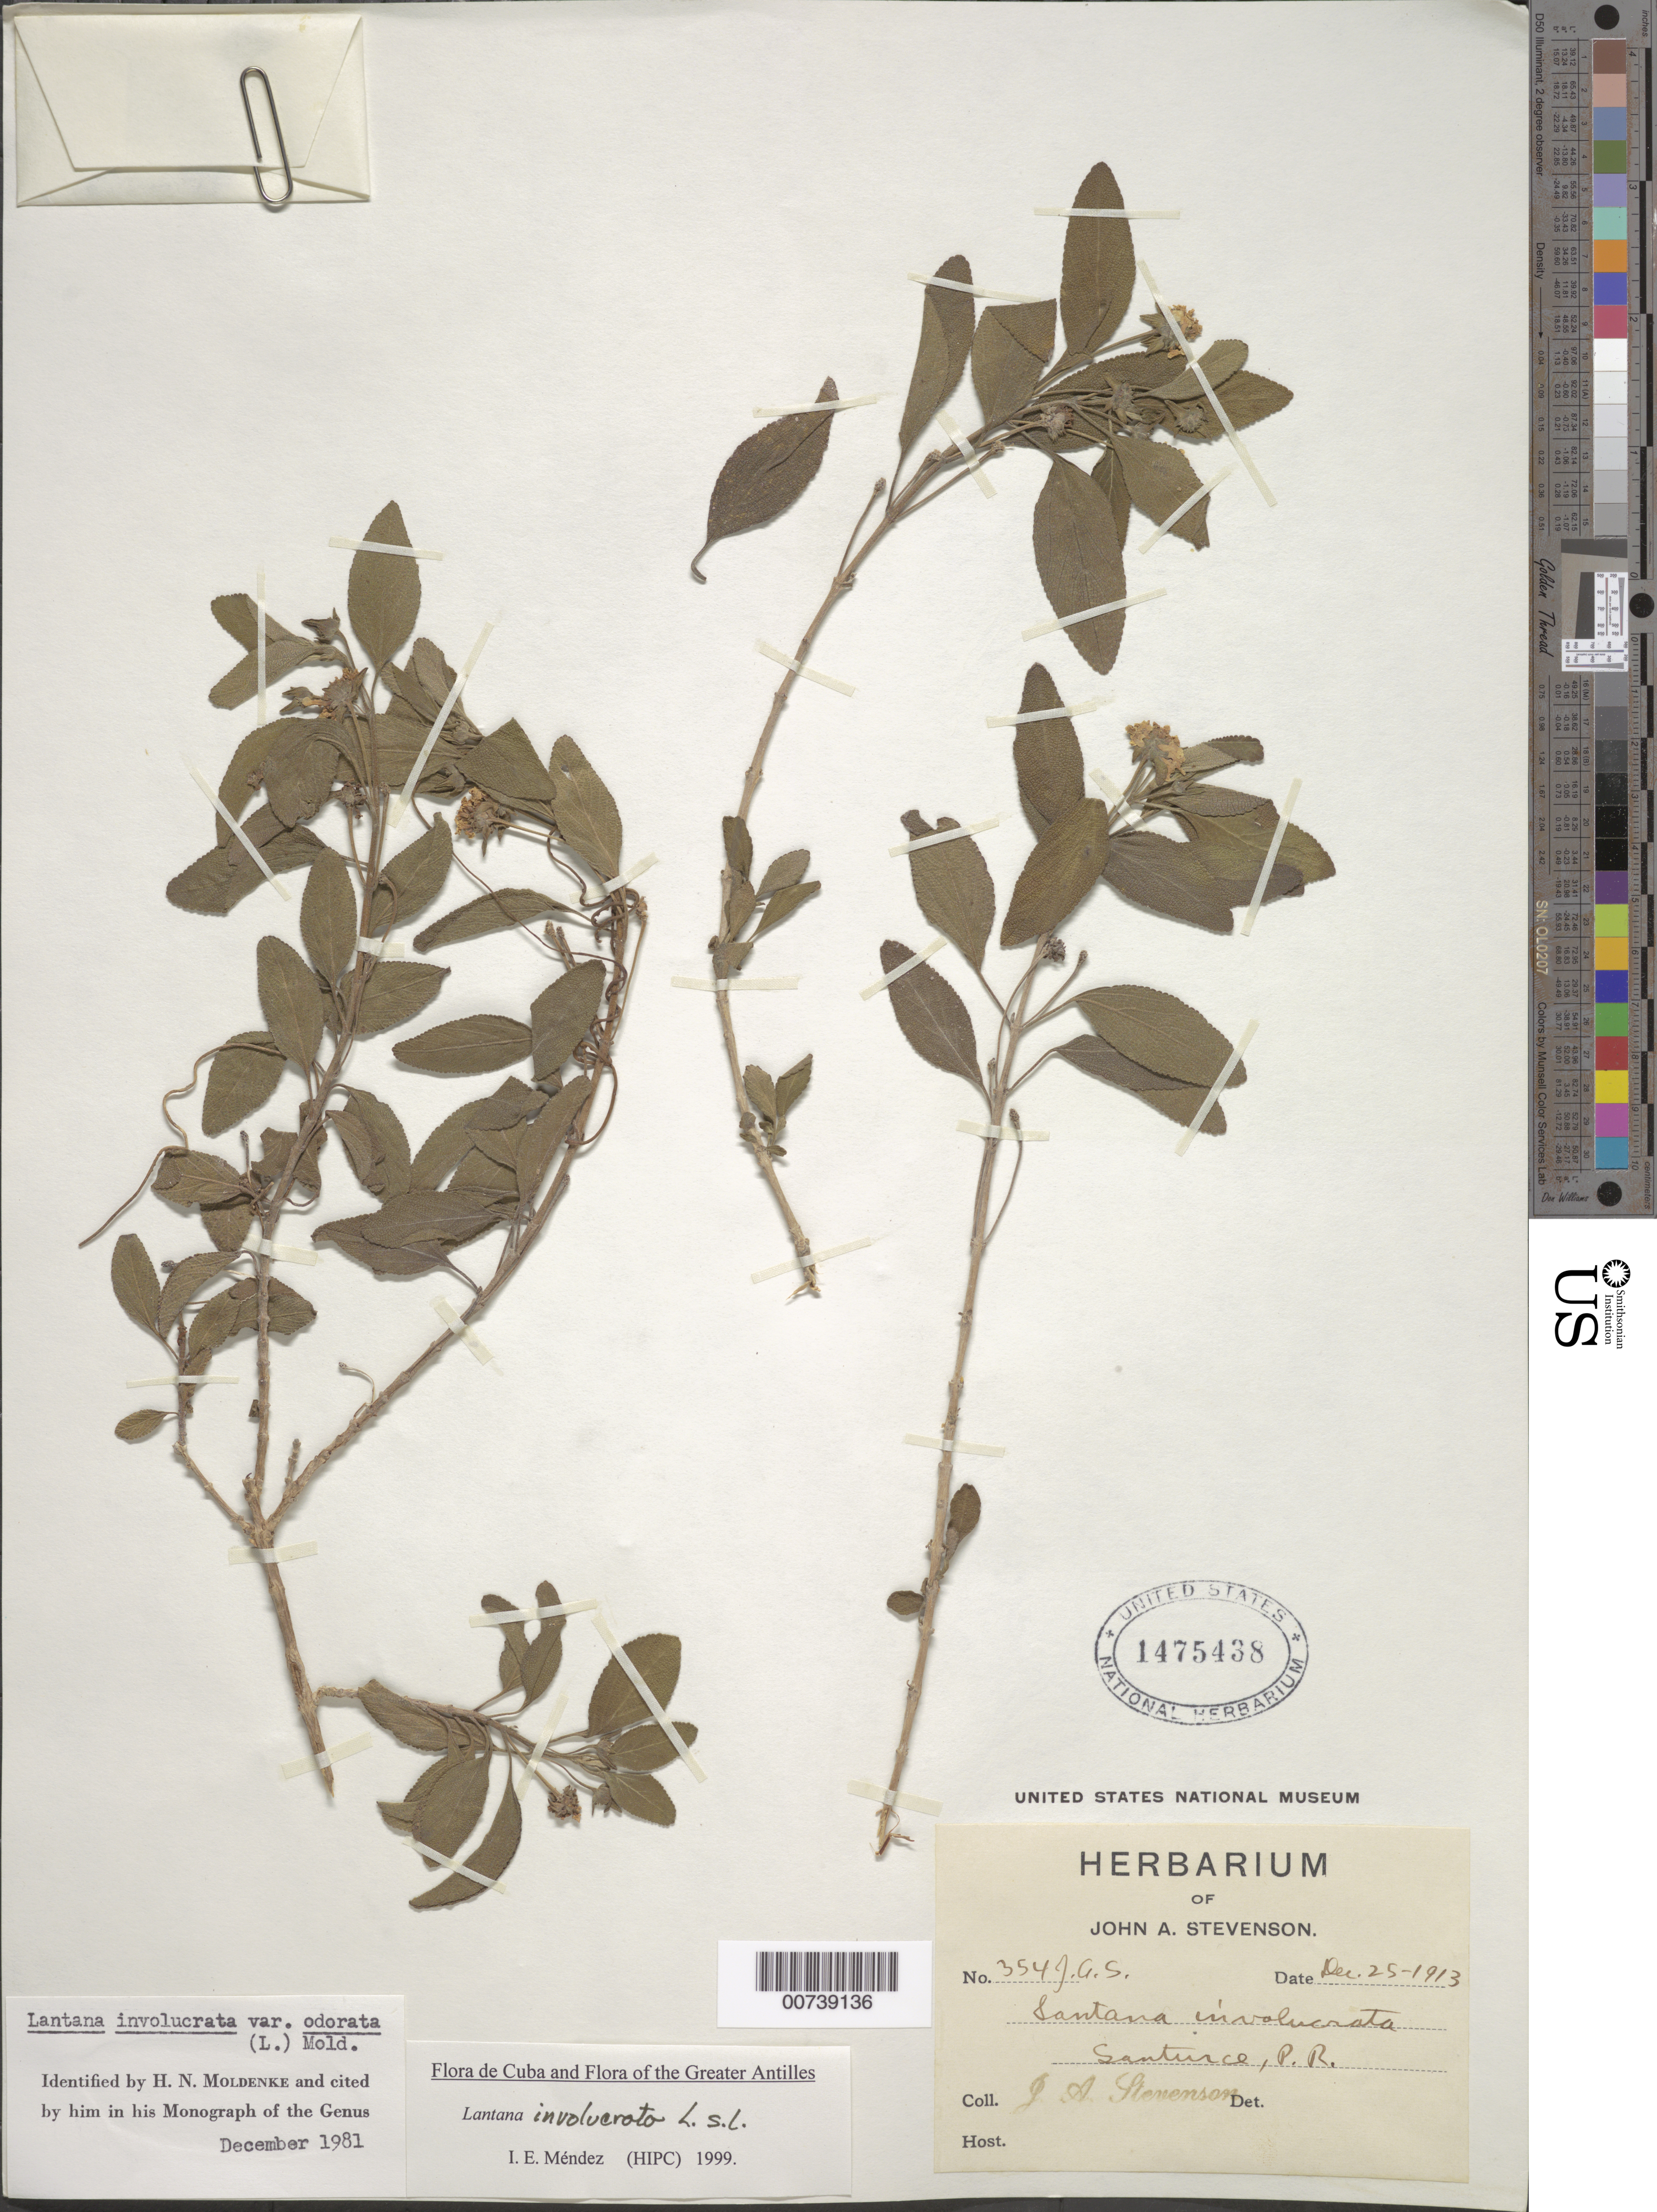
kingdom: Plantae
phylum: Tracheophyta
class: Magnoliopsida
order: Lamiales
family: Verbenaceae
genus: Lantana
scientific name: Lantana involucrata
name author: L.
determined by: Méndez, Isidro E., (HIPC)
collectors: J. Stevenson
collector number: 354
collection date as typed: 25 Dec 1913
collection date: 1913-12-25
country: Puerto Rico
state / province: San Juan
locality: Santurce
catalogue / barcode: US 1475438